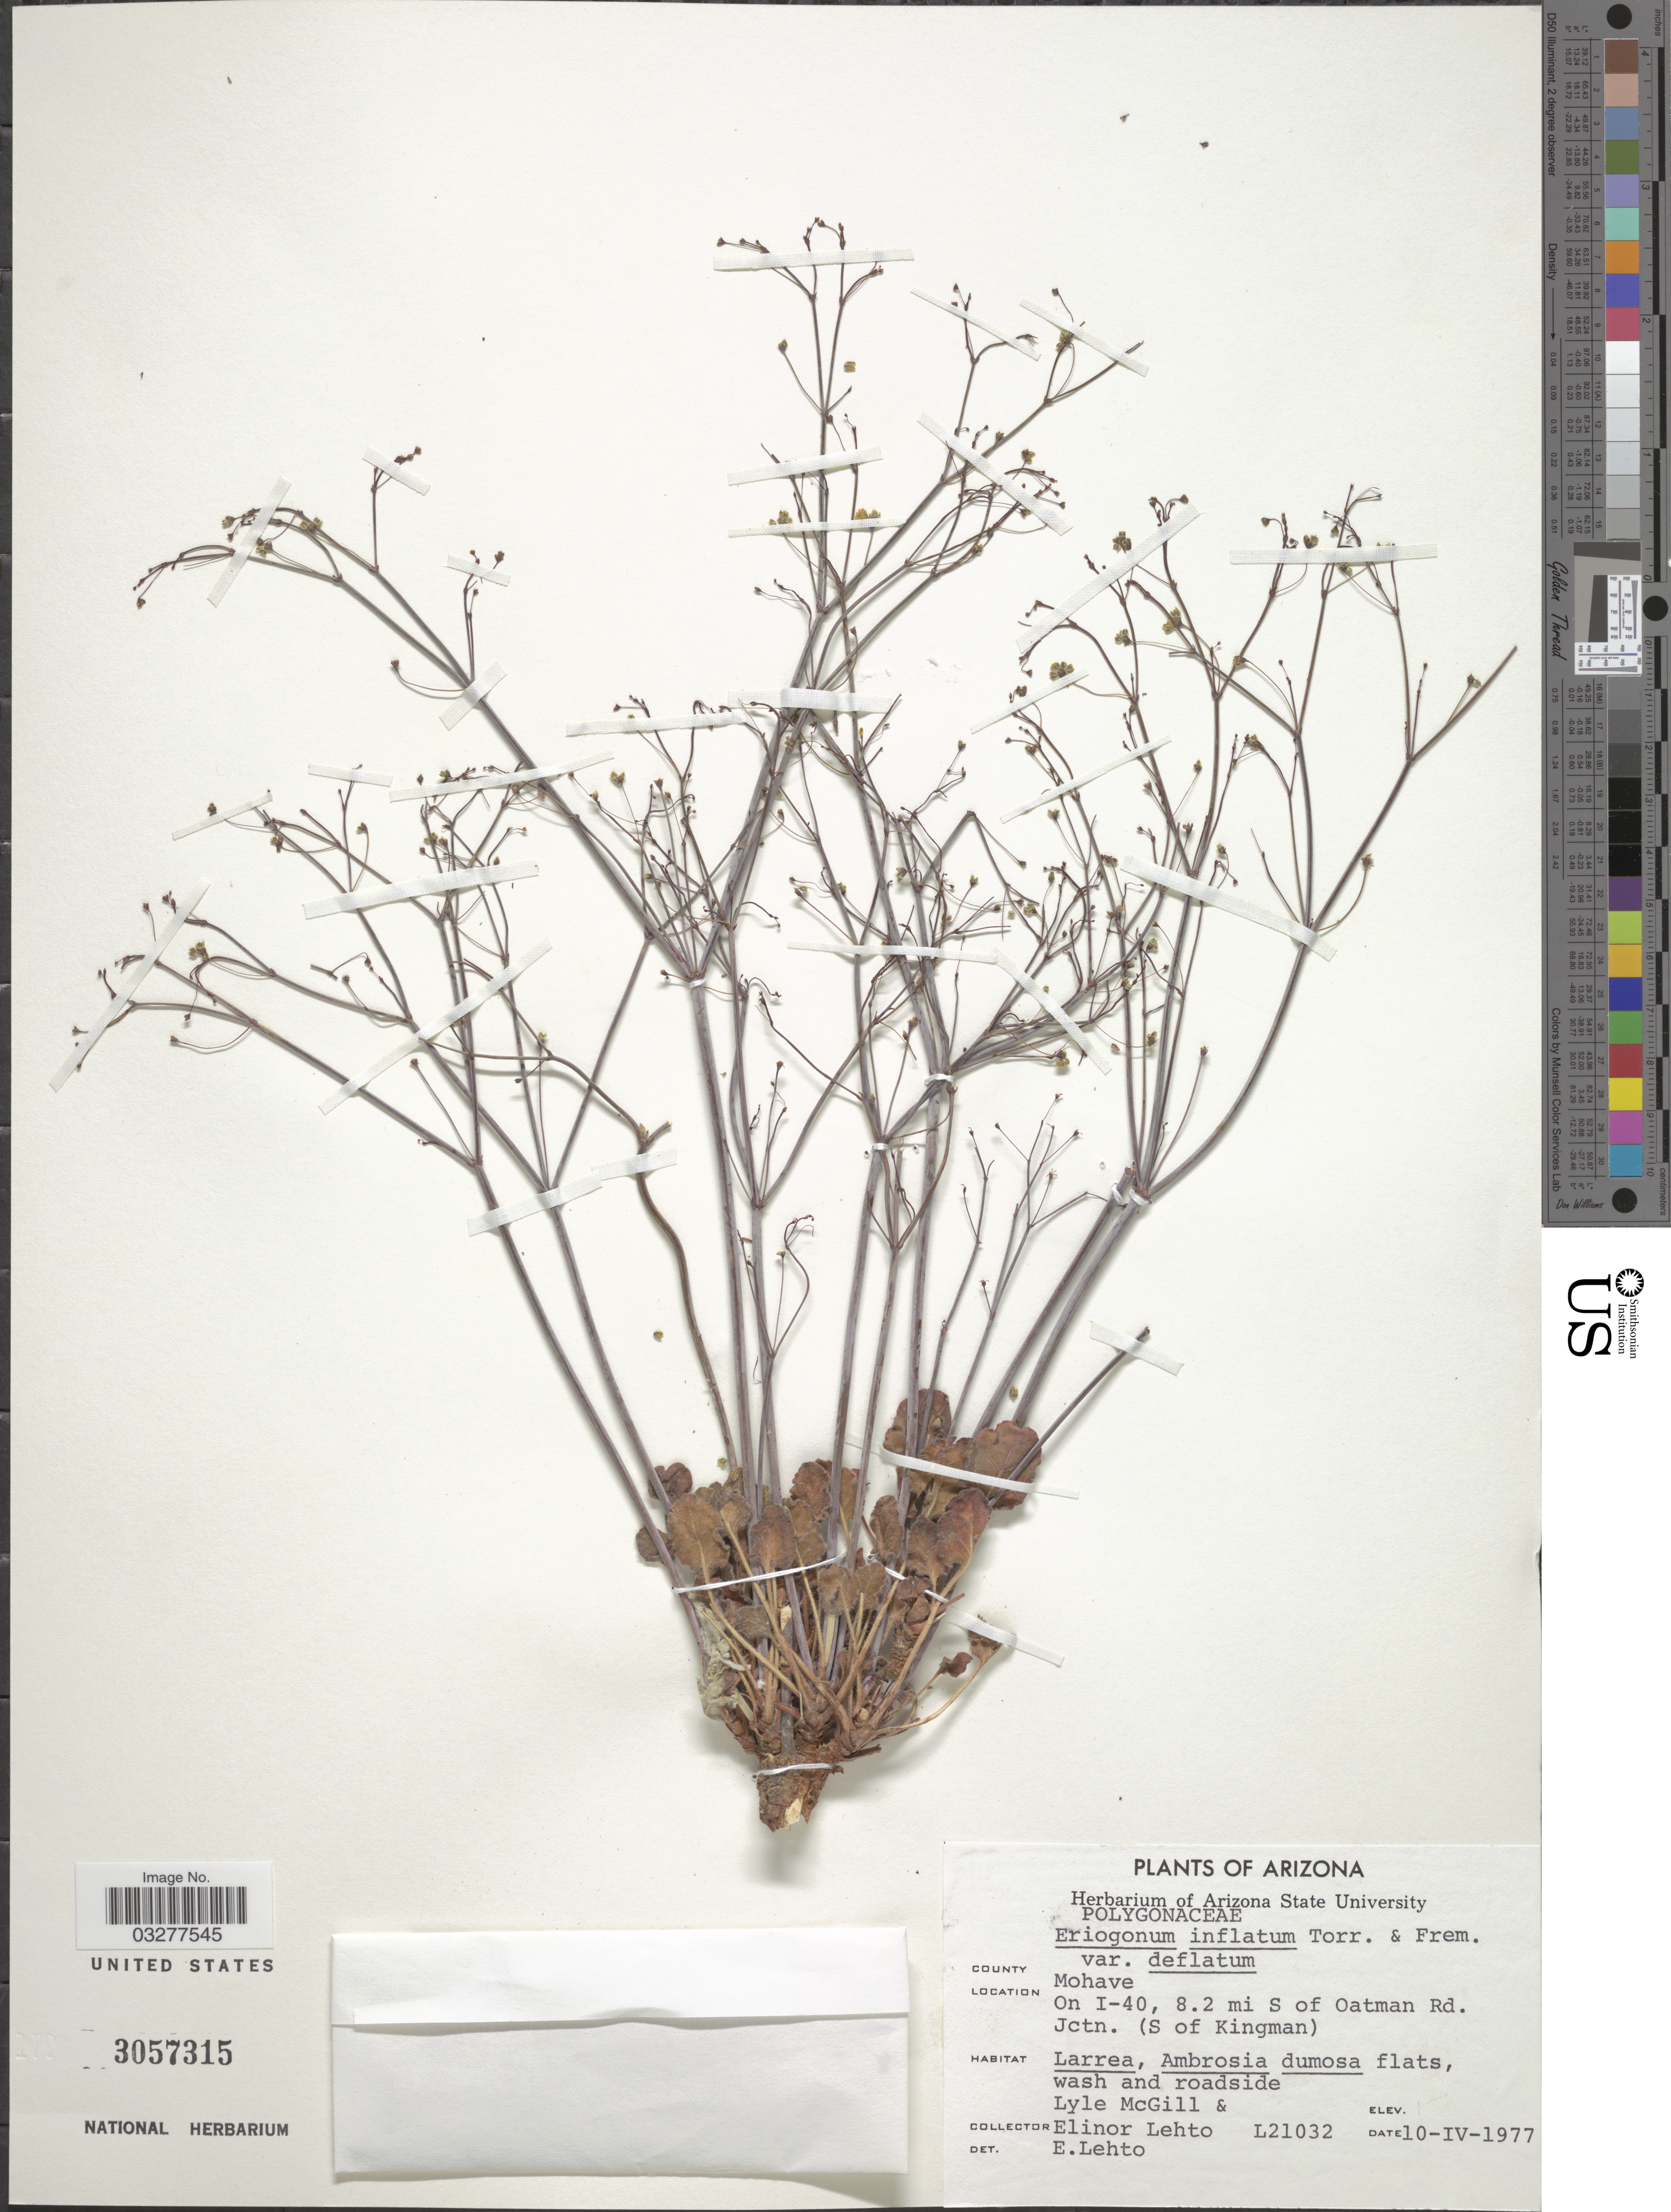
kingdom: Plantae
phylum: Tracheophyta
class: Magnoliopsida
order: Caryophyllales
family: Polygonaceae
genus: Eriogonum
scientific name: Eriogonum inflatum var. deflatum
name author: I.M. Johnst.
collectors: L. McGill & E. Lehto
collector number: L21032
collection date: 1977-04-10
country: United States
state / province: Arizona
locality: County Mohave, On I-40, 8.2 mi S of Oatman Rd. Jctn. (S of Kingman).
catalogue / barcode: US 3057315